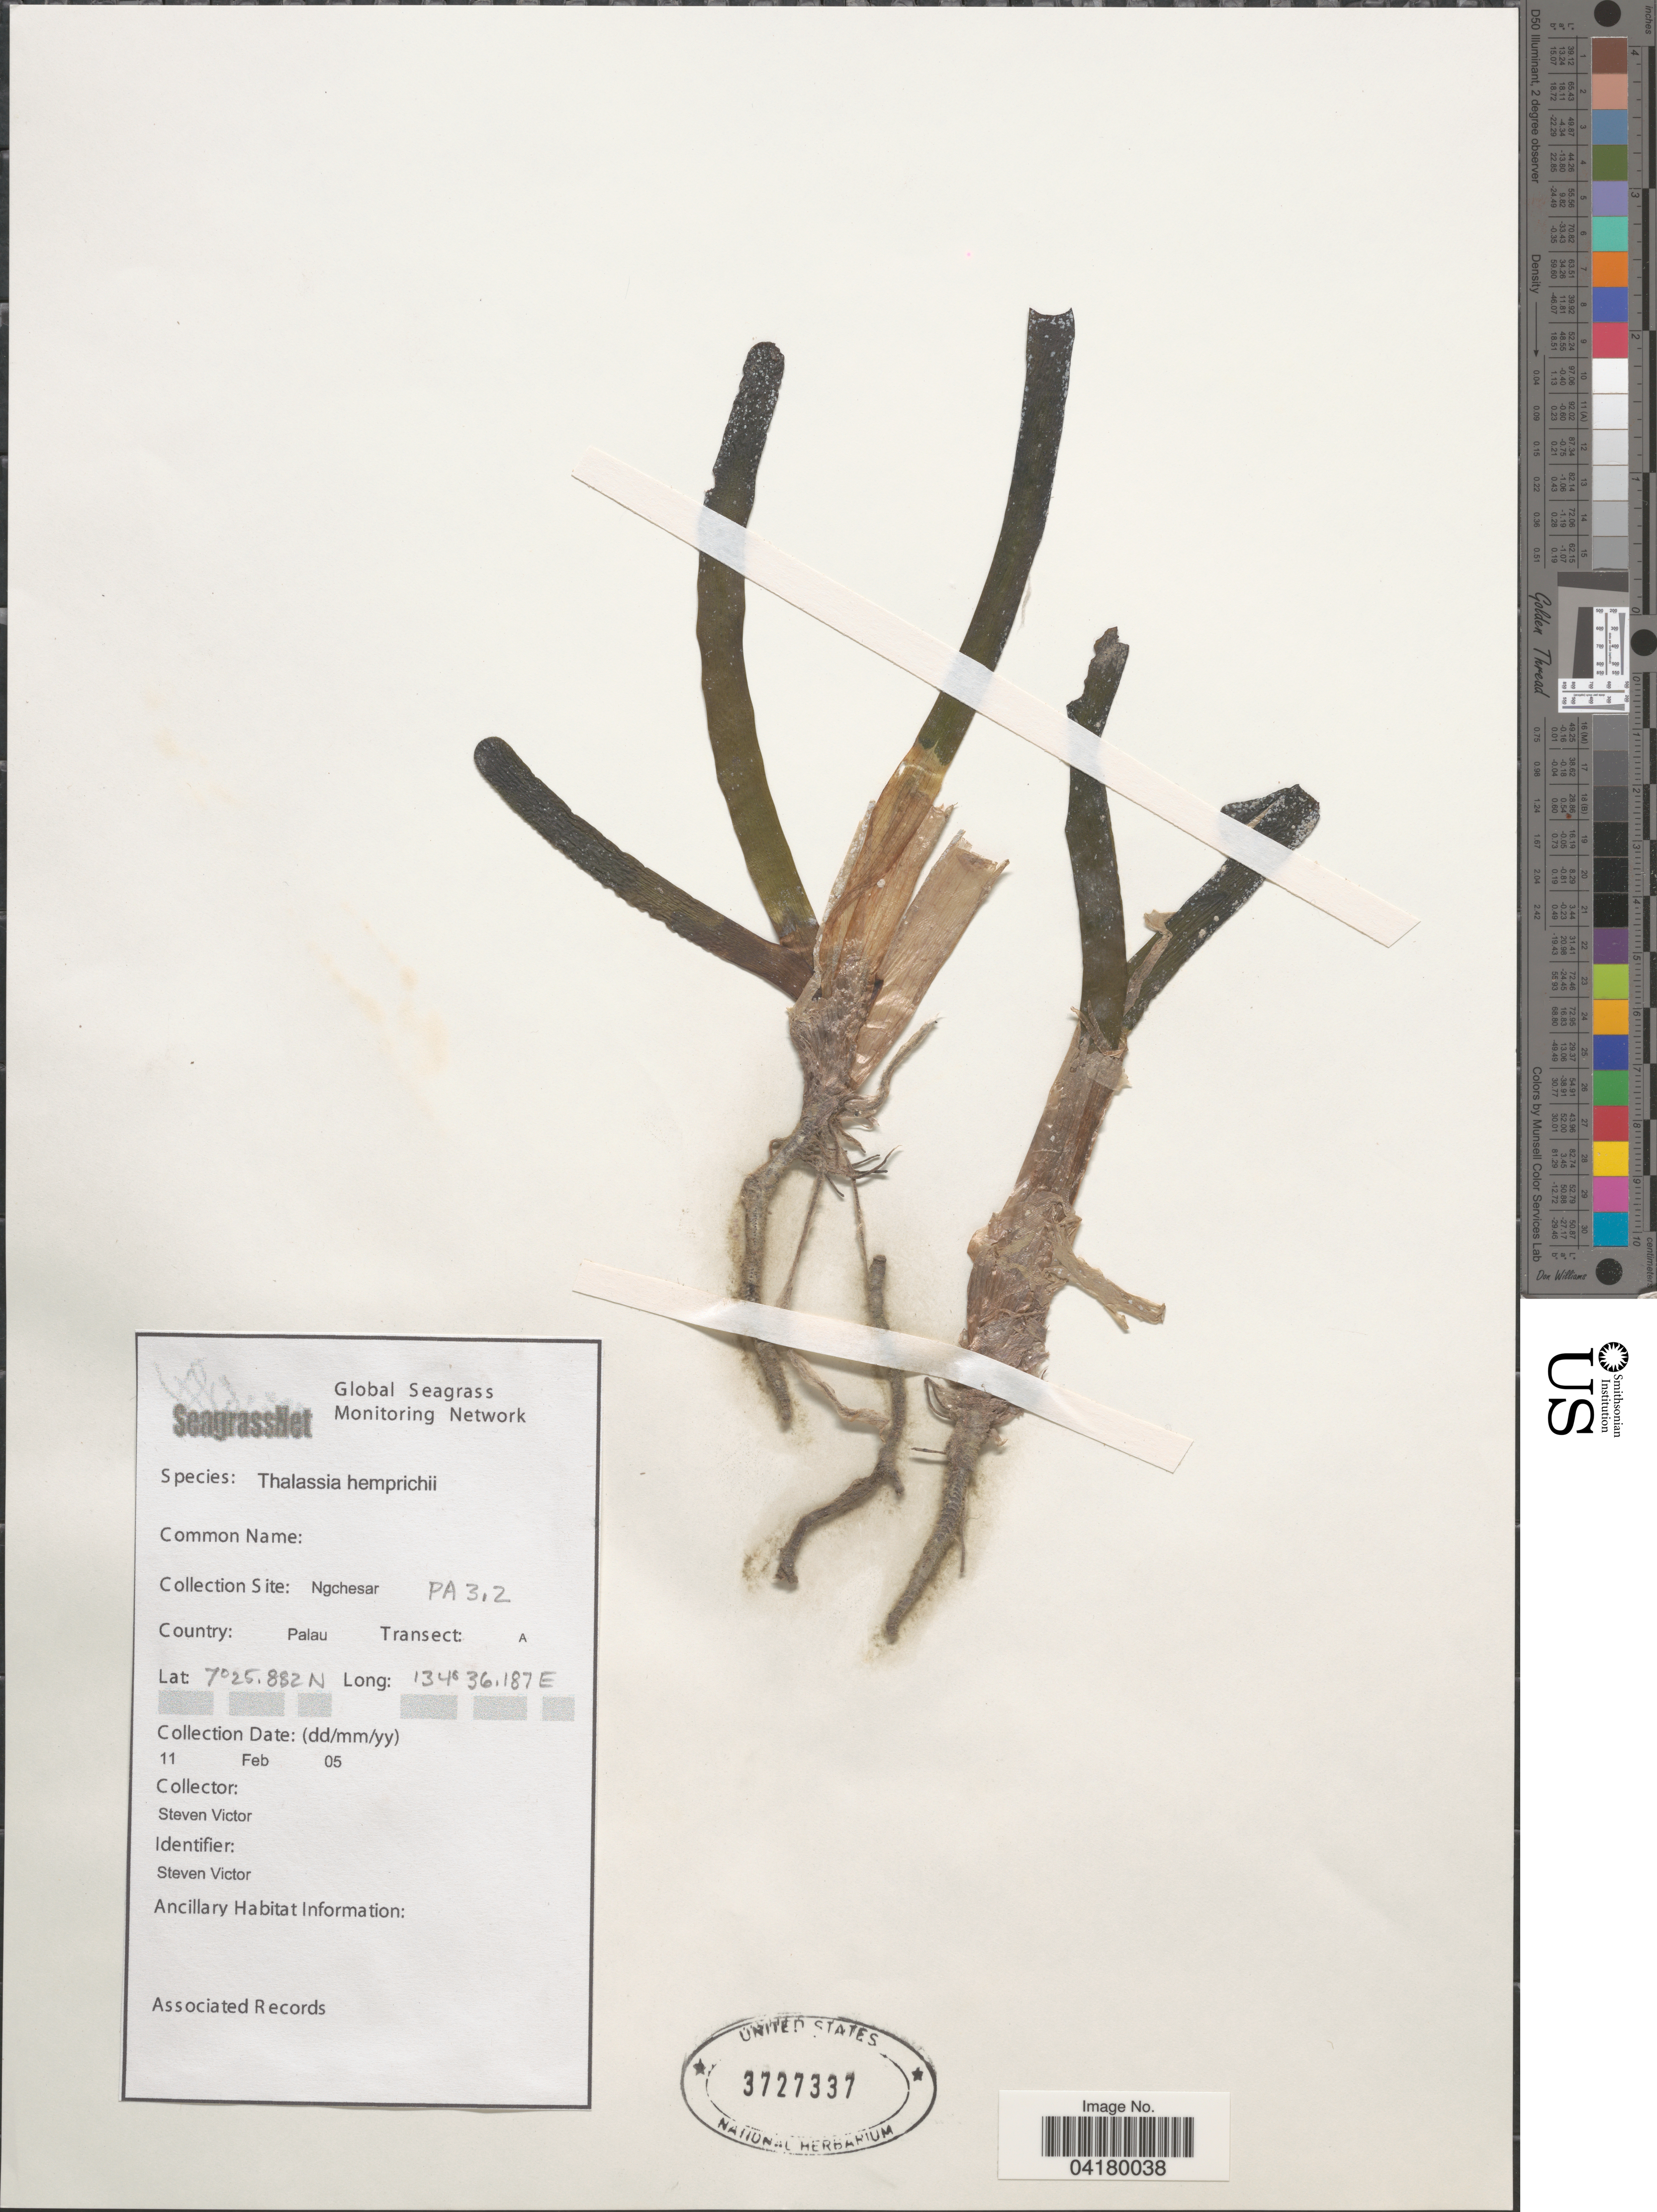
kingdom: Plantae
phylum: Tracheophyta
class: Liliopsida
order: Alismatales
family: Hydrocharitaceae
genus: Thalassia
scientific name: Thalassia hemprichii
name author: Asch.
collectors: S. Victor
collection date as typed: Transcribed d/m/y: 11/2/5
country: Palau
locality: Collection Site: Ngchesar PA3.2. Country: Palau. Transect: A.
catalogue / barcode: US 3727337